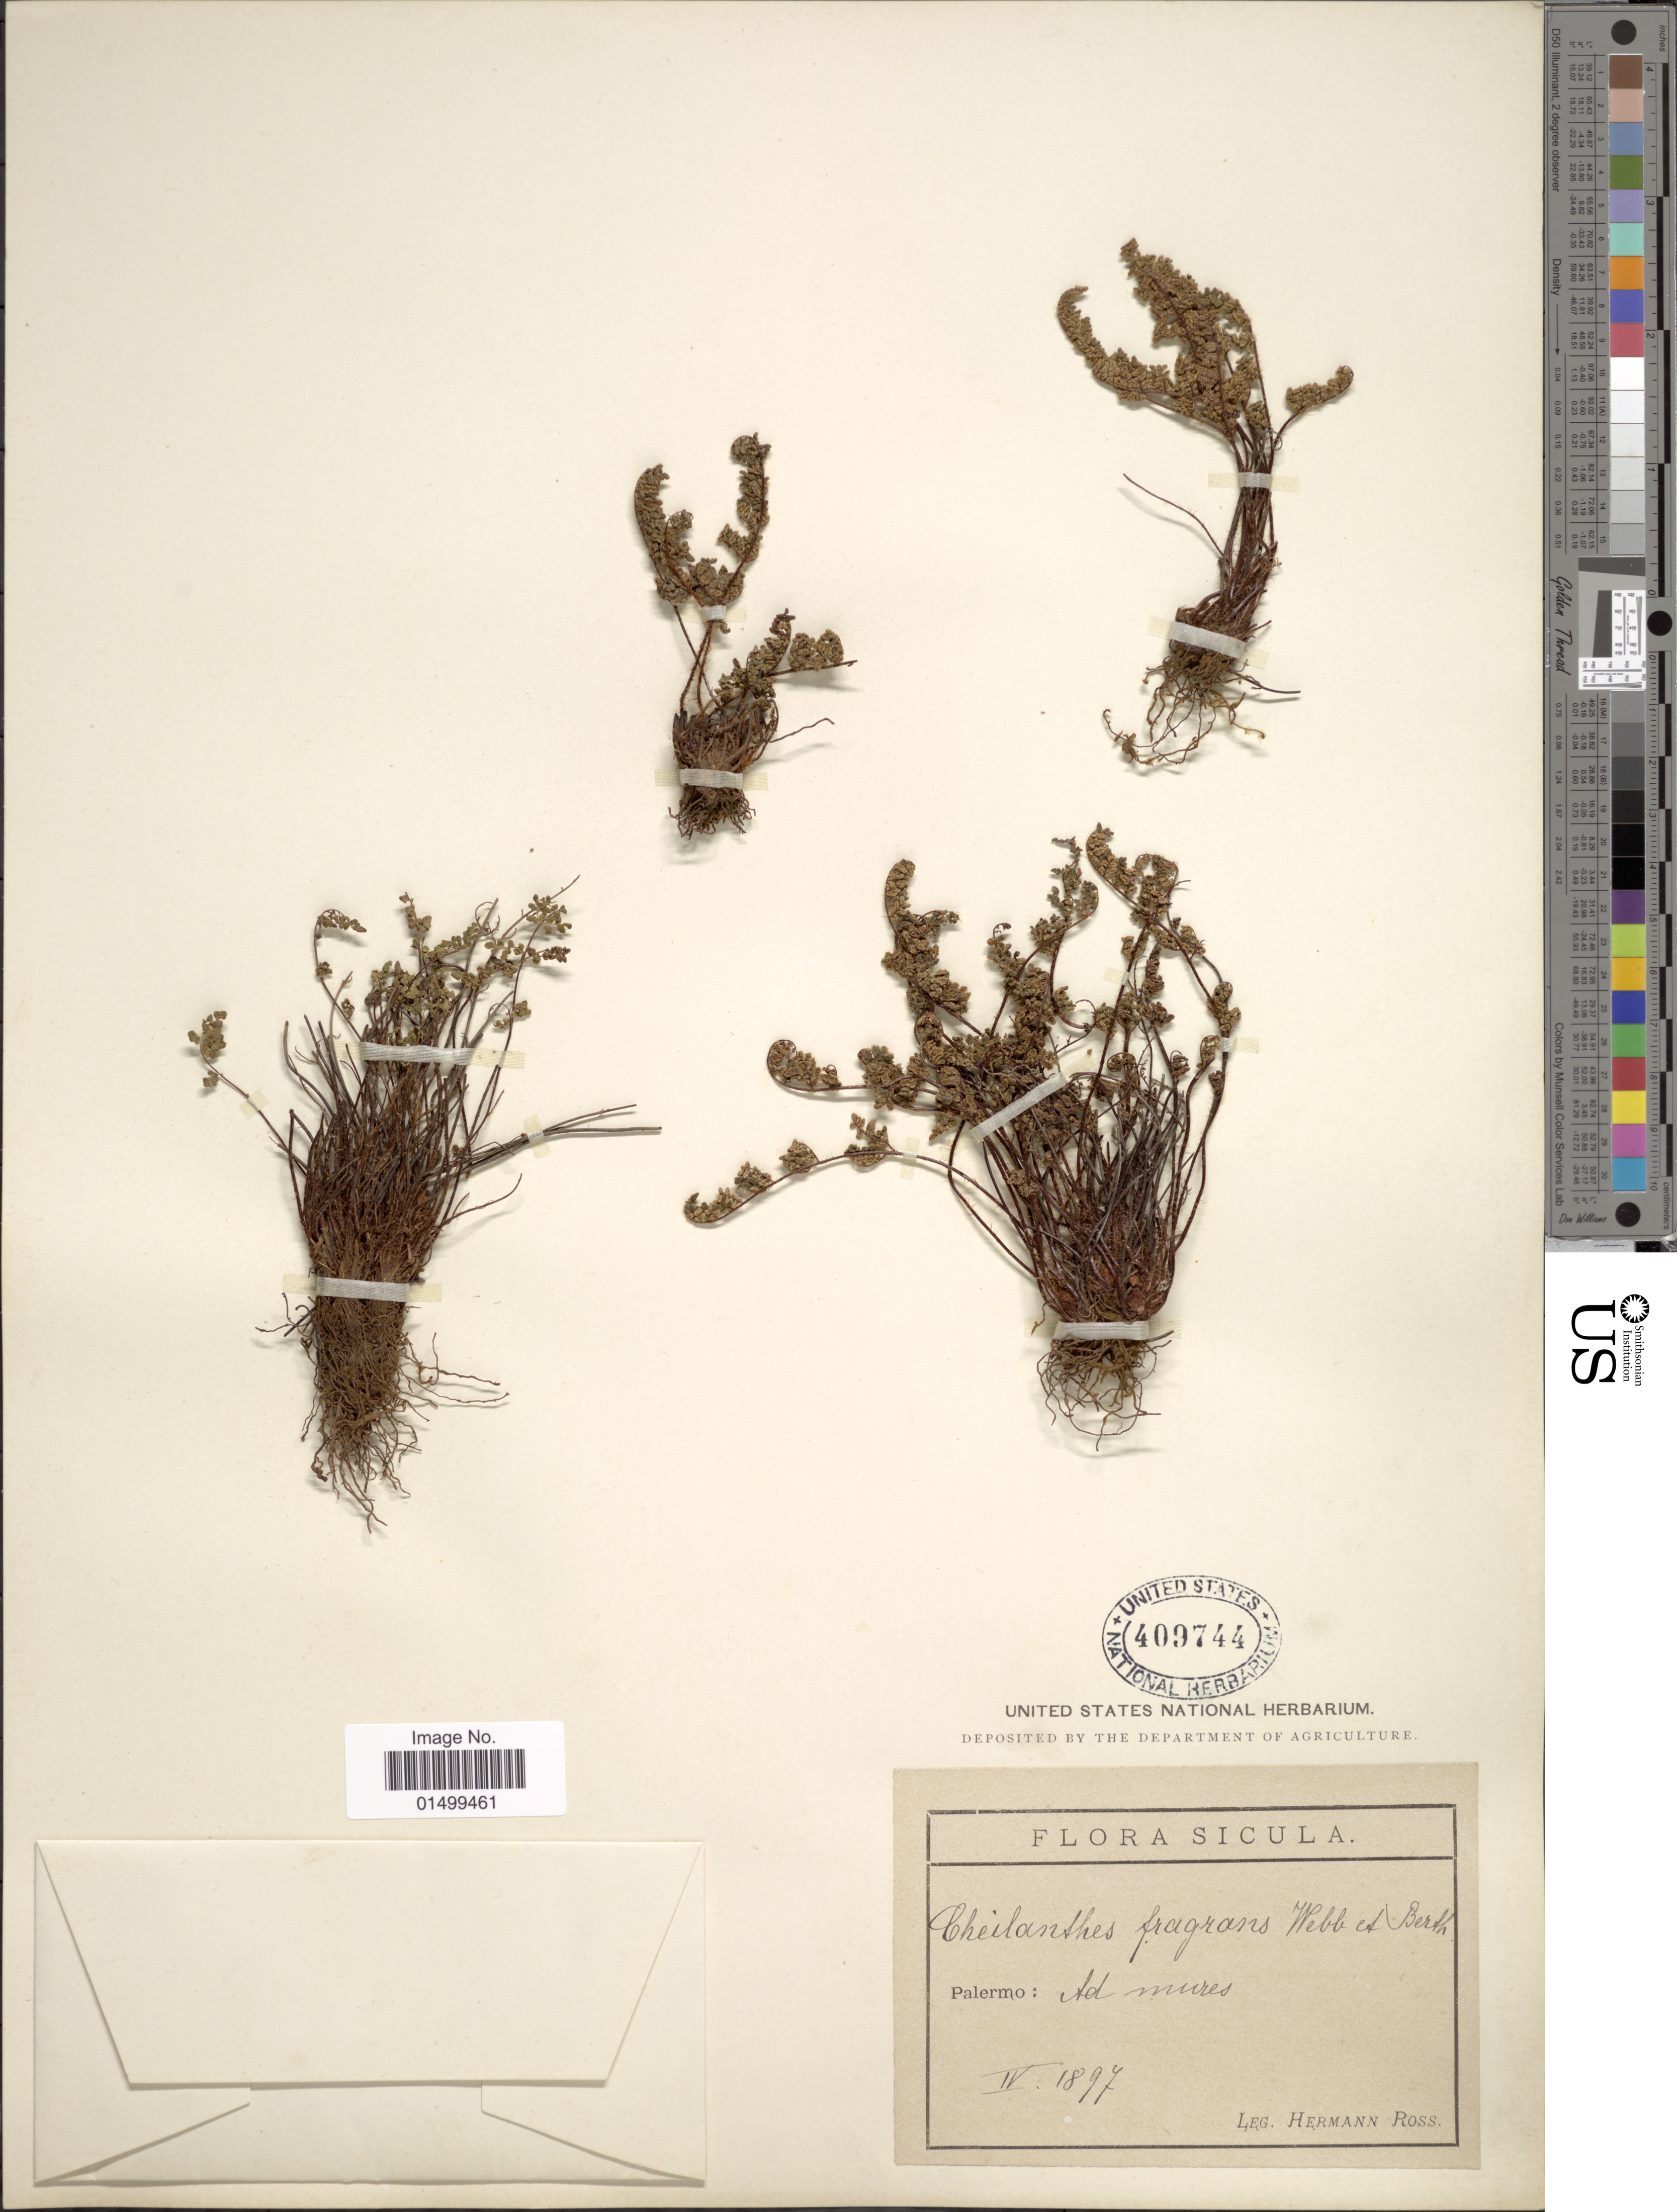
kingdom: Plantae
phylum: Tracheophyta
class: Polypodiopsida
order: Polypodiales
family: Pteridaceae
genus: Cheilanthes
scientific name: Cheilanthes pteridioides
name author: (Reichard) C. Chr.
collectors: H. Ross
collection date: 1897-05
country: Italy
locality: Sicula, Palermo: Ad mures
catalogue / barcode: US 409744